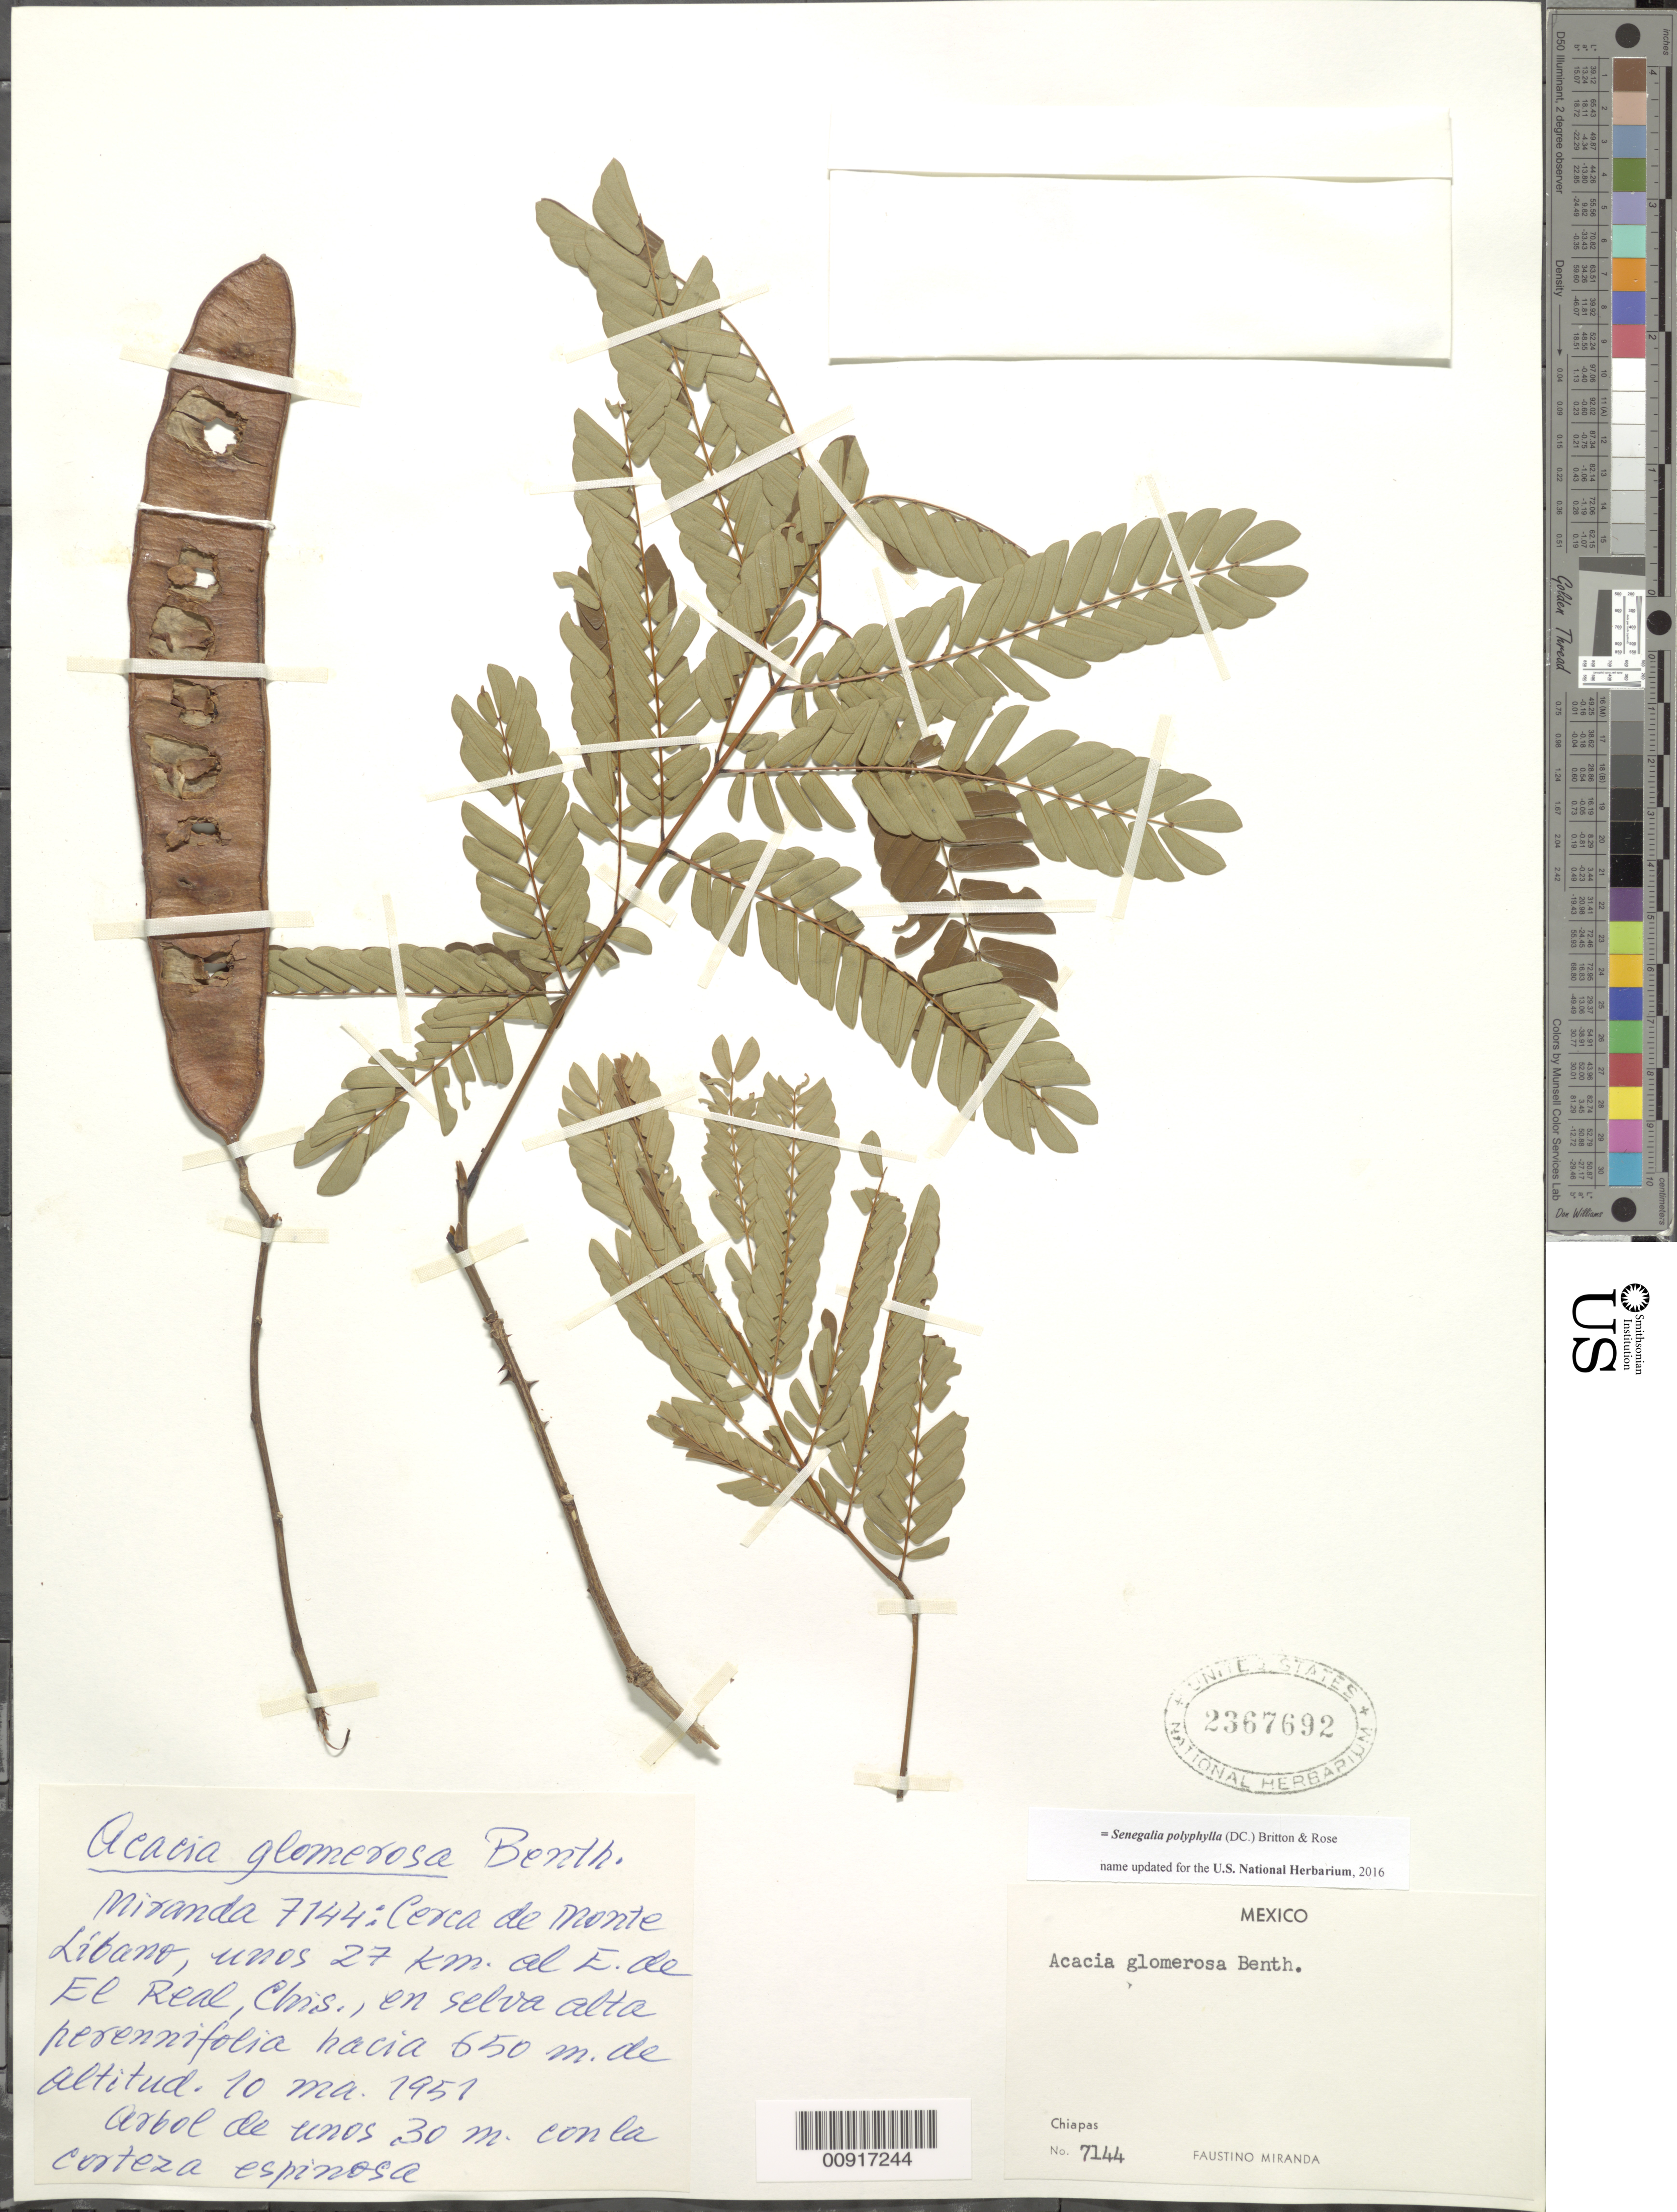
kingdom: Plantae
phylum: Tracheophyta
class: Magnoliopsida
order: Fabales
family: Fabaceae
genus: Senegalia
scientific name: Senegalia rhytidocarpa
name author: (L. Rico) Seigler & Ebinger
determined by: Santos, V. Terra dos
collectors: Miranda G., F.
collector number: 7144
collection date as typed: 10 Mar 1951 or 10 May 1951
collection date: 1951-03-10 or 1951-05-10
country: Mexico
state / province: Chiapas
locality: Cerca de Monte Líbano, unos 27 km. al E de El Real, Chiapas.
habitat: Selva alta perennifolia.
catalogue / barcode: US 2367692